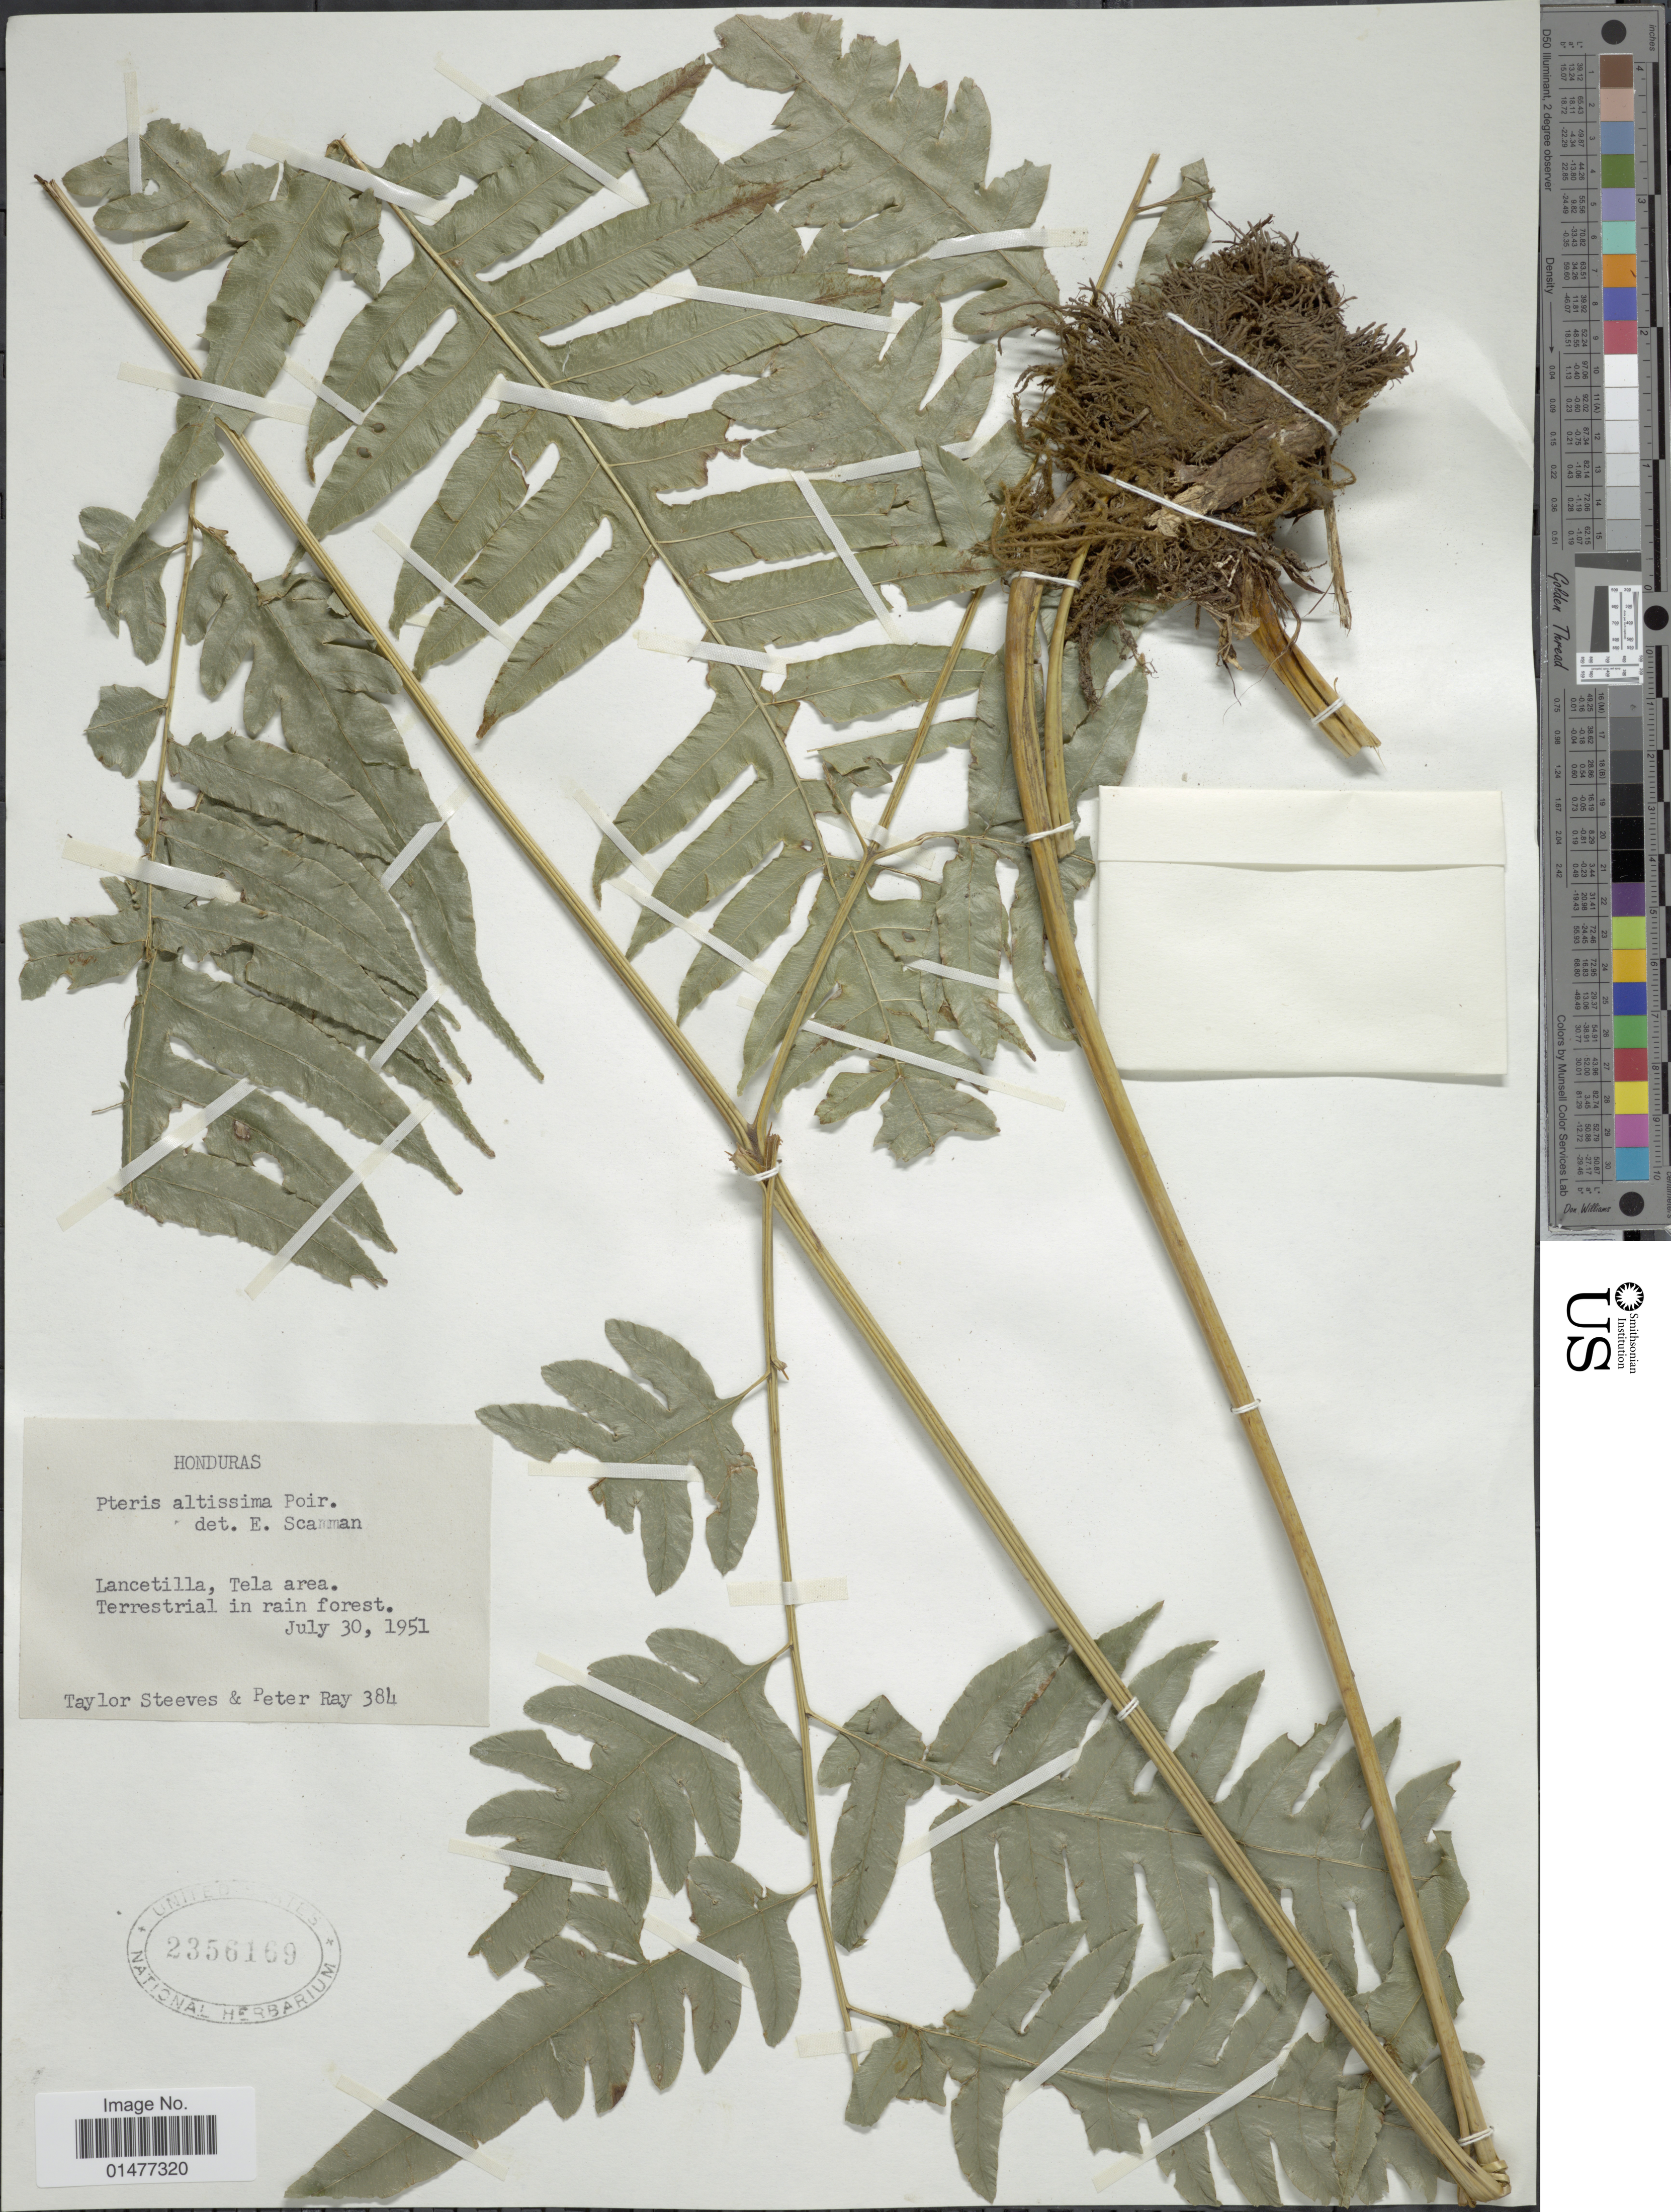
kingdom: Plantae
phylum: Tracheophyta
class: Polypodiopsida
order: Polypodiales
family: Pteridaceae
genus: Pteris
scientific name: Pteris altissima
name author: Poir.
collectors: T. Steeves & P. Ray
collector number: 384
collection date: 1951-07-30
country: Honduras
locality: Lancetilla, Tela area. Terrestrial in rain forest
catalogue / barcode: US 2356169